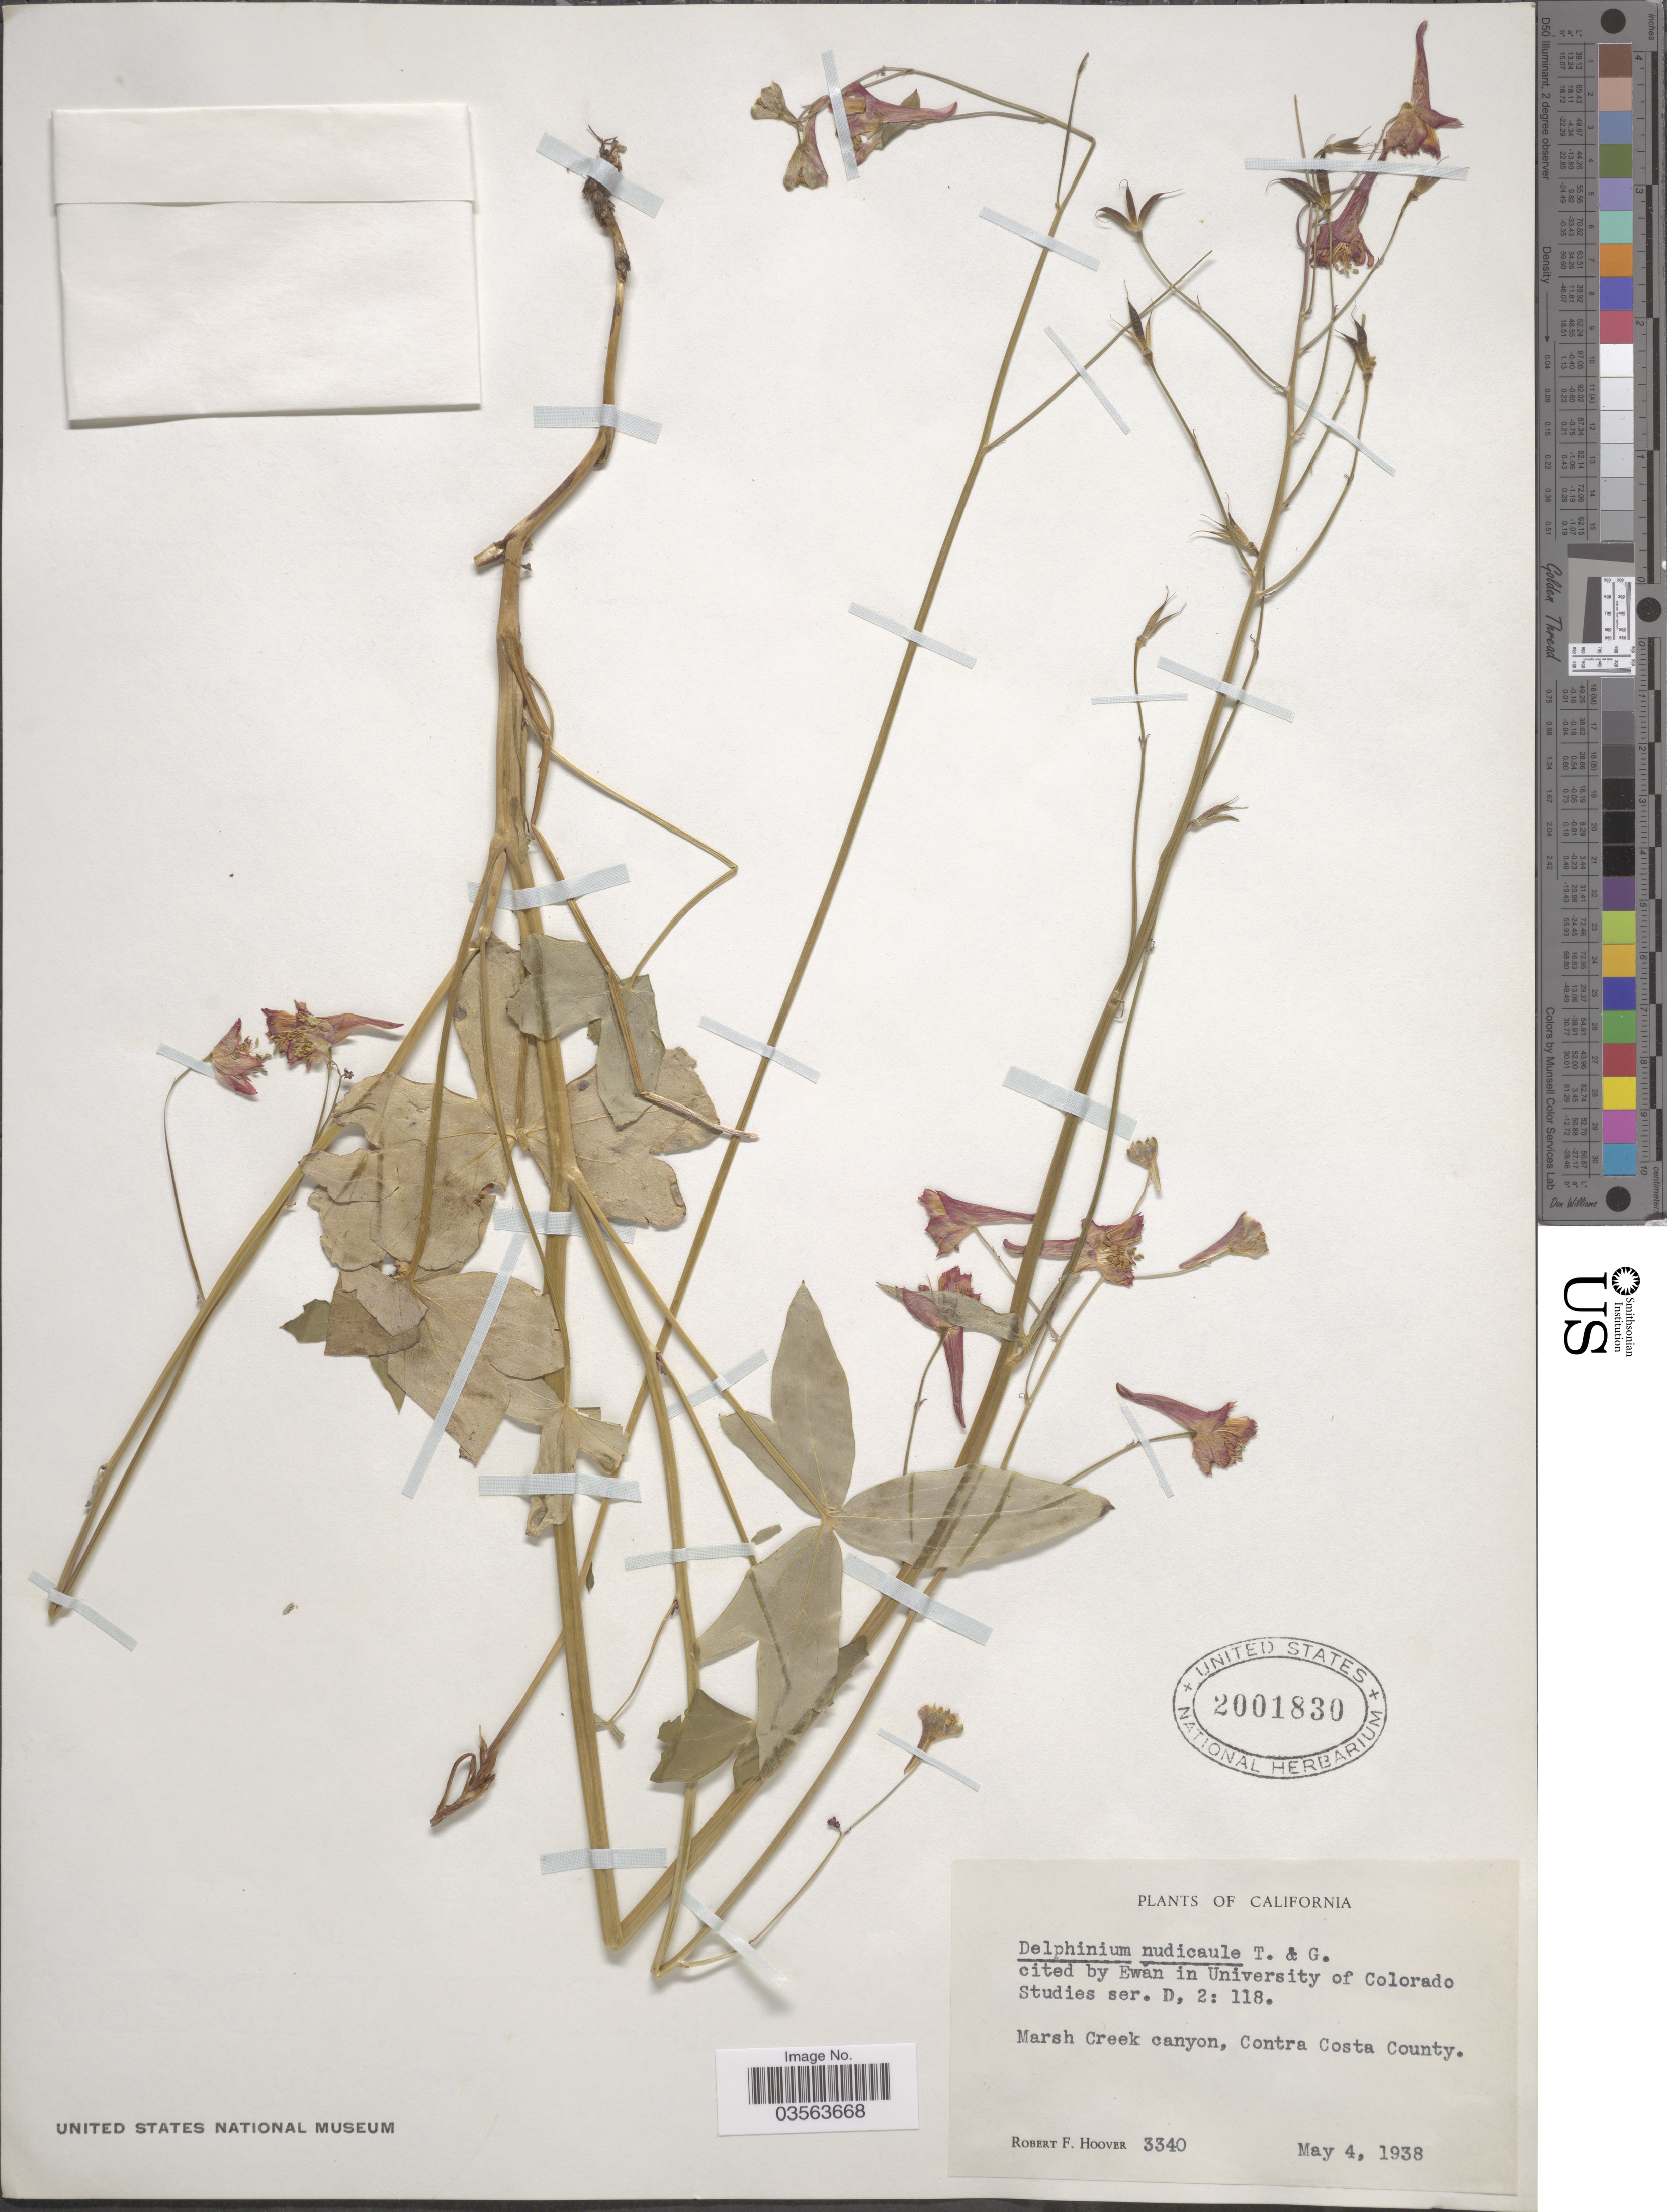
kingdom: Plantae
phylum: Tracheophyta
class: Magnoliopsida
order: Ranunculales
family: Ranunculaceae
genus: Delphinium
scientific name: Delphinium nudicaule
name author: Torr. & A. Gray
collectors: R. F. Hoover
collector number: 3340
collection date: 1938-05-04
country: United States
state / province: California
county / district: Contra Costa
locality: Marsh Creek canyon, Contra Costa County.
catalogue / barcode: US 2001830